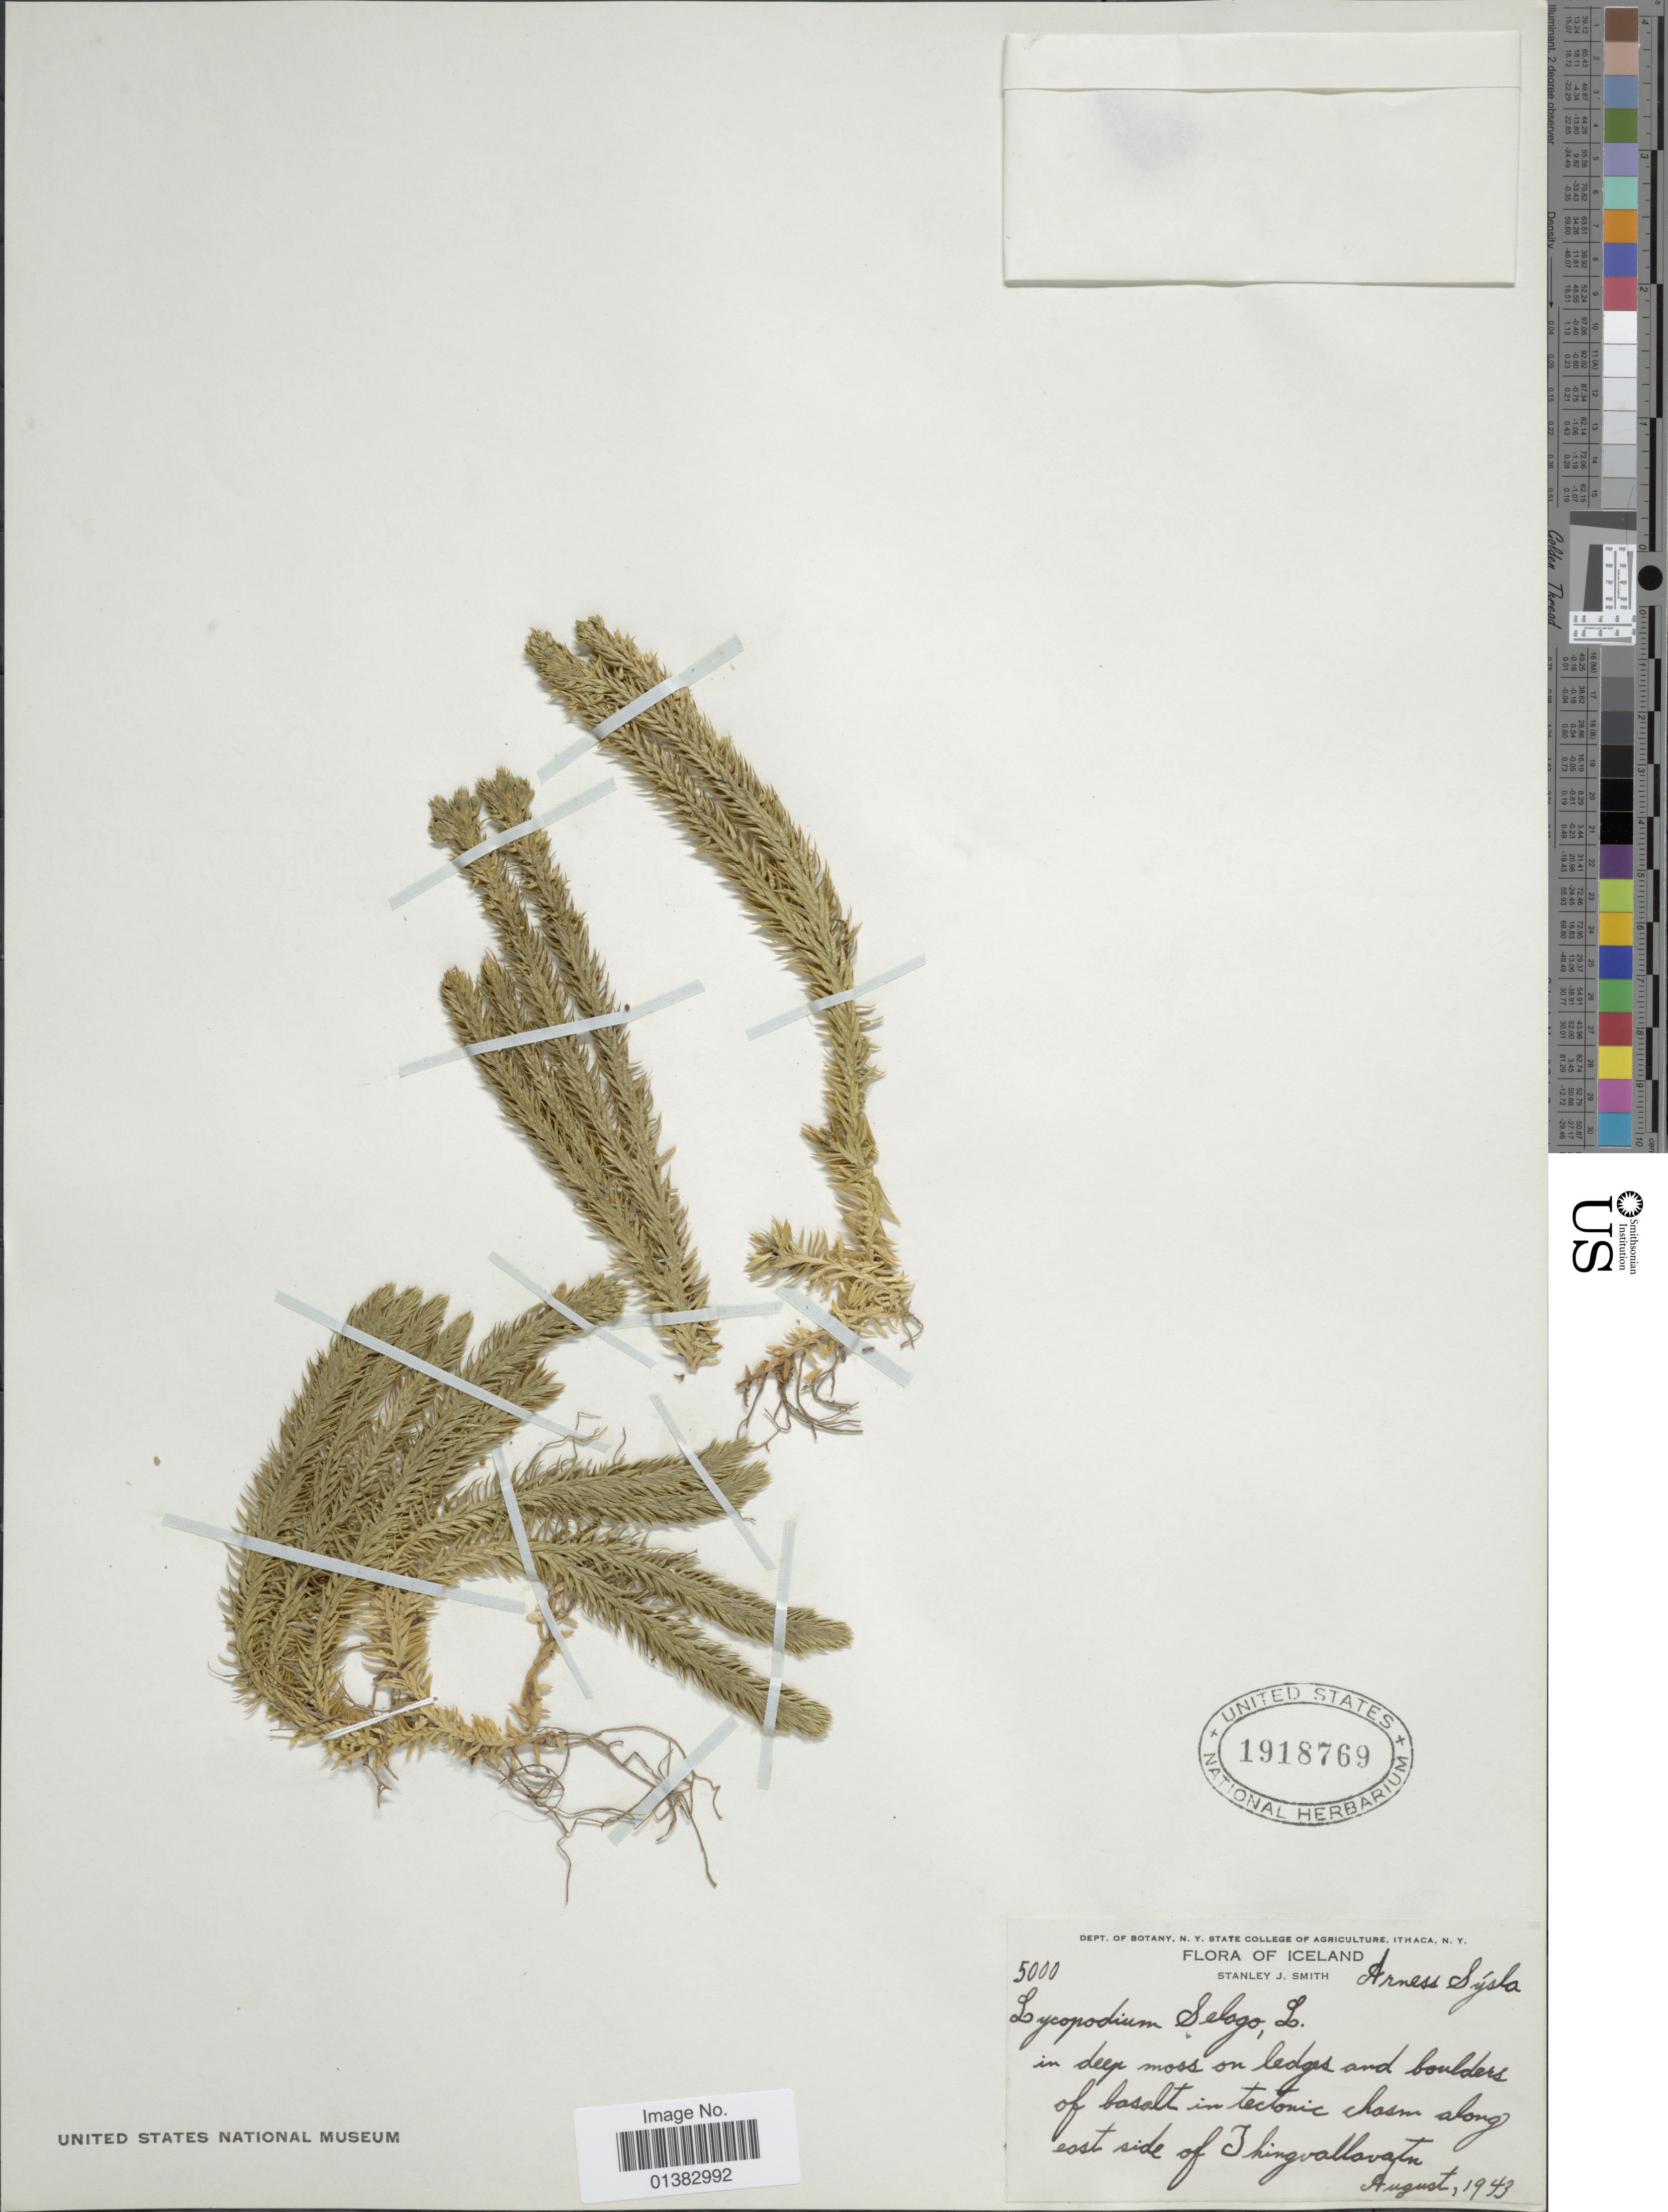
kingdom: Plantae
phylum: Tracheophyta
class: Lycopodiopsida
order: Lycopodiales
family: Lycopodiaceae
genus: Huperzia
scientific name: Huperzia selago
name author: (L.) Bernh. ex Schrank & Mart.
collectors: S. Smith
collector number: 5000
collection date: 1943-08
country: Iceland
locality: In deep moss on ledges and boulders of basalt in tectonic chasm along east side of Thingvallavatn.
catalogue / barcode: US 1918769